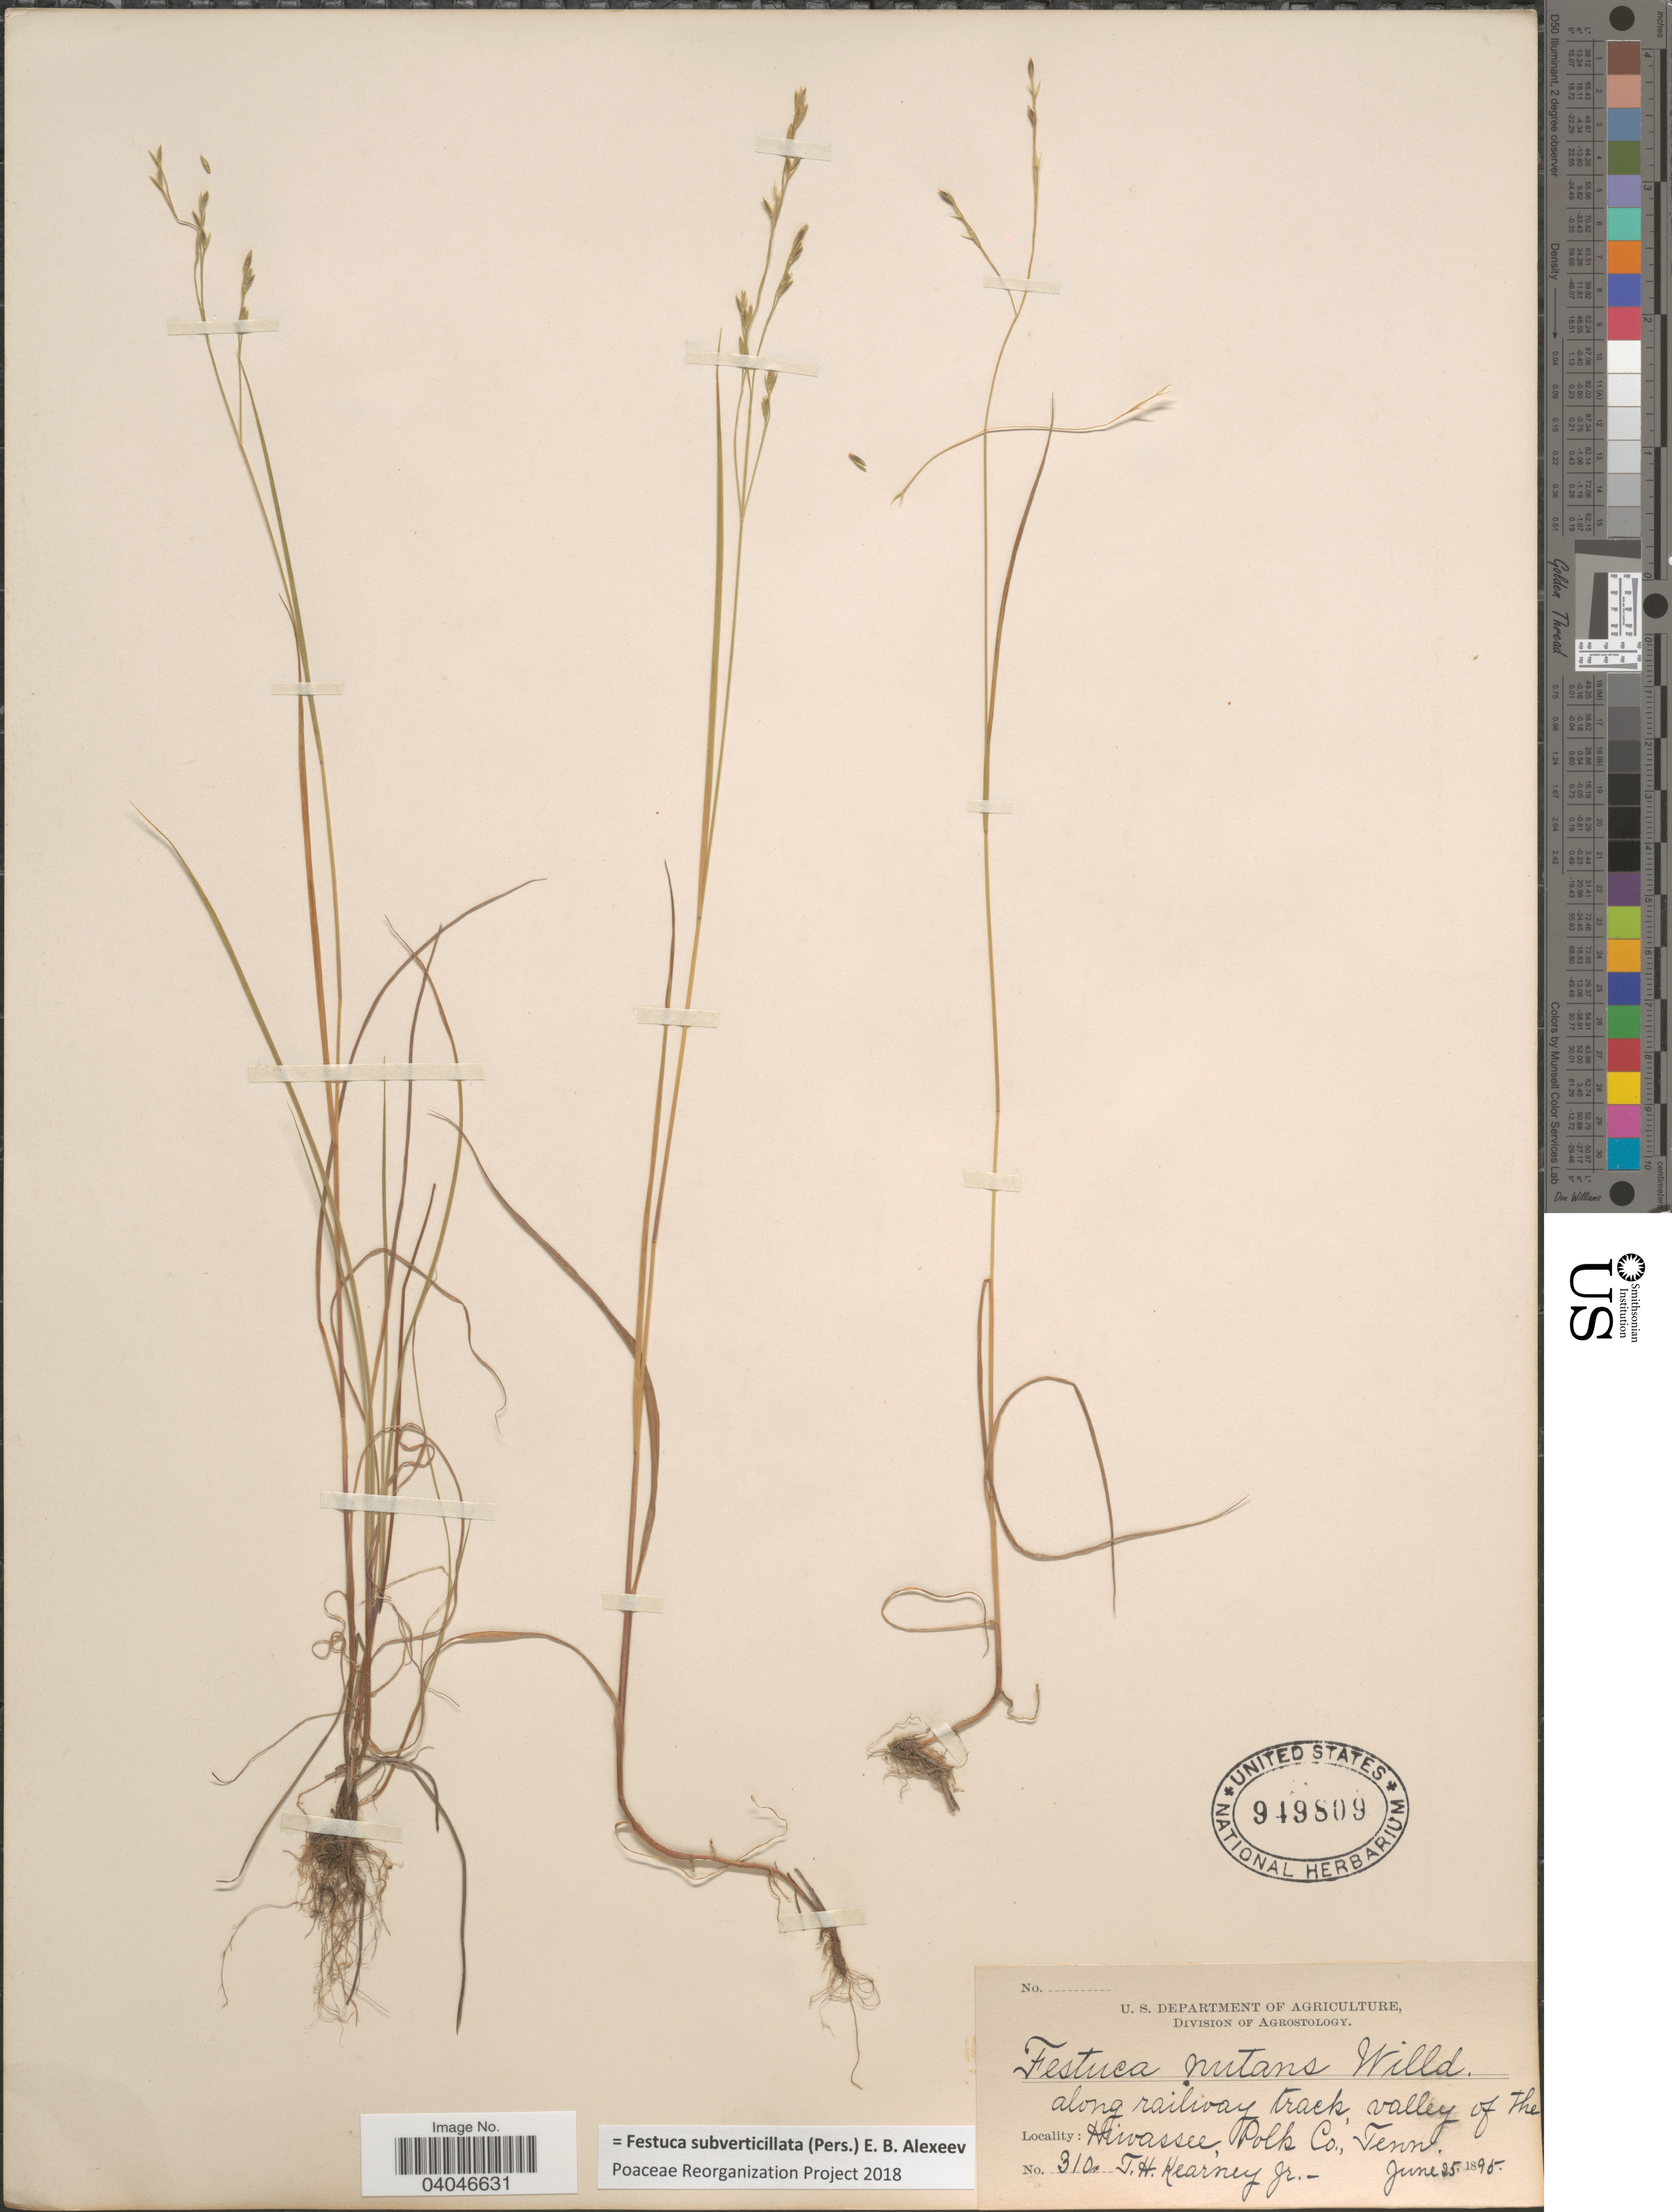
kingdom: Plantae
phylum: Tracheophyta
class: Liliopsida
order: Poales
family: Poaceae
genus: Festuca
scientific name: Festuca subverticillata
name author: (Pers.) E.B. Alexeev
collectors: T. H. Kearney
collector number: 310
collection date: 1895-06-25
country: United States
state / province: Tennessee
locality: Along railway track, valley of the Hiwassee, Polk Co.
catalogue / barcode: US 949809